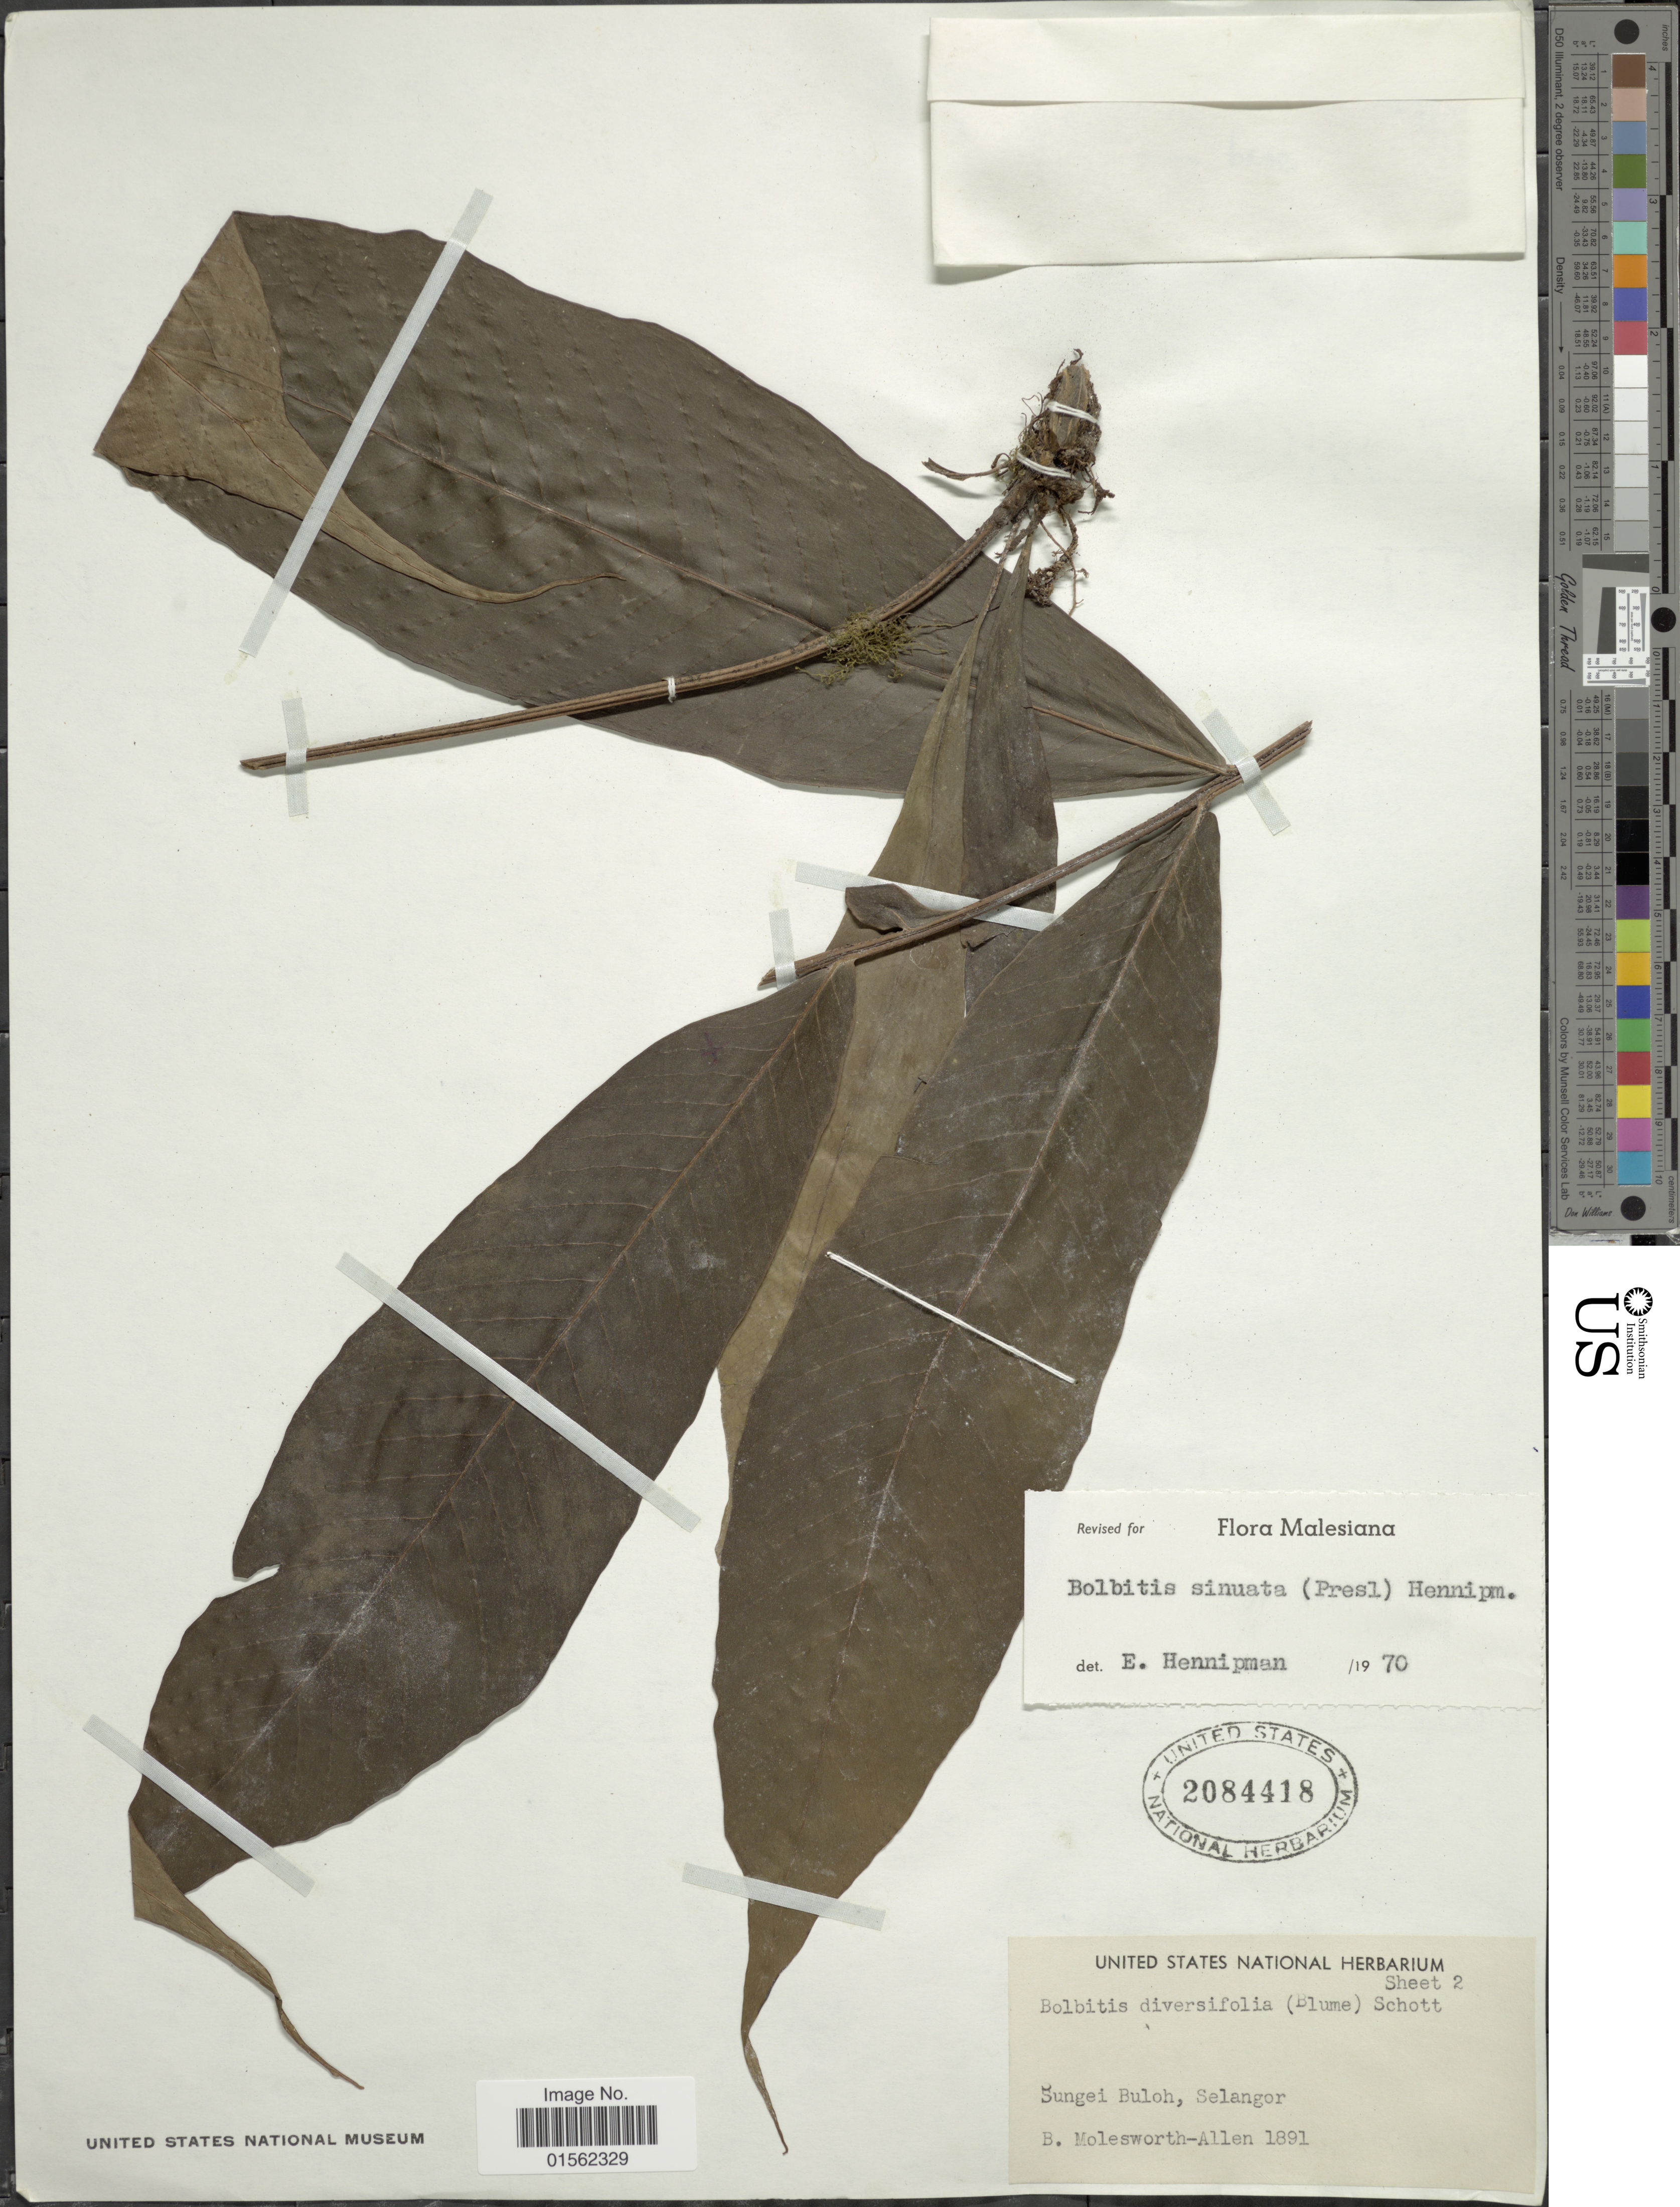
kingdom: Plantae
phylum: Tracheophyta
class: Polypodiopsida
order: Polypodiales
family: Dryopteridaceae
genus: Bolbitis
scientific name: Bolbitis sinuata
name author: (C. Presl) Hennipman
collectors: B. E. G. Molesworth-Allen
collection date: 1891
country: Malaysia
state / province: Selangor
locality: Sungei Buloh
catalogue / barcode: US 2084418